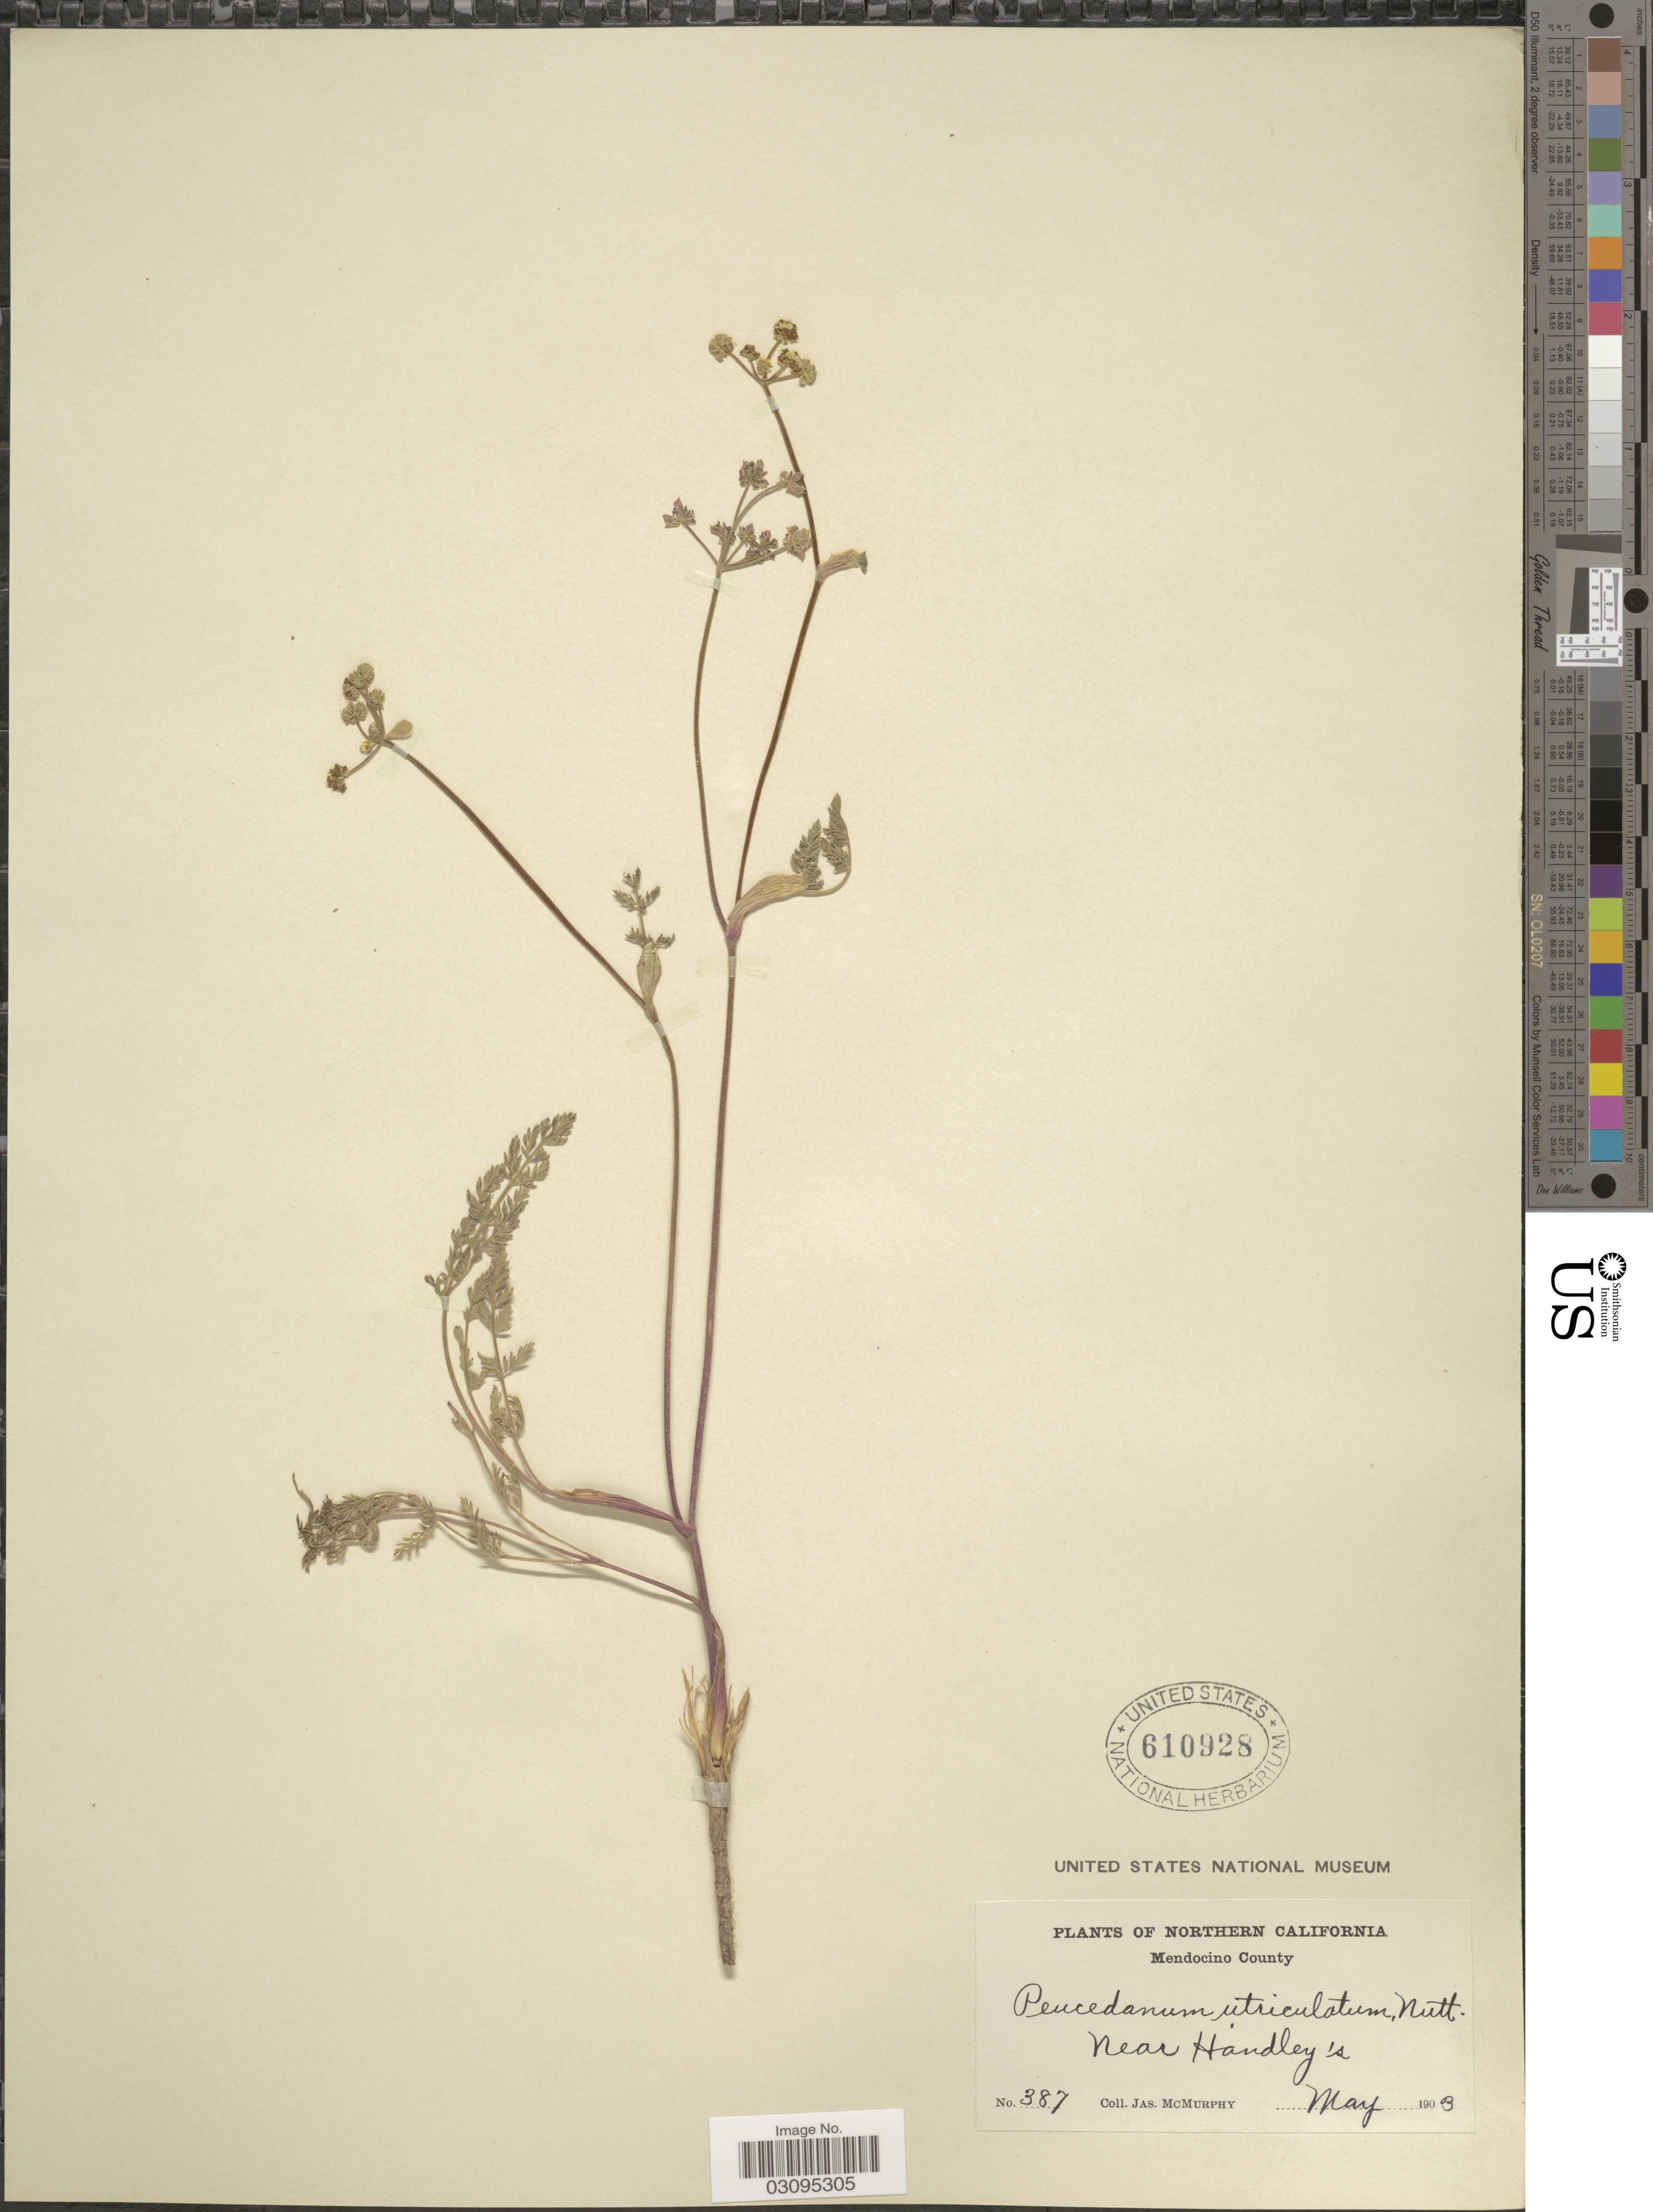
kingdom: Plantae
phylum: Tracheophyta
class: Magnoliopsida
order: Apiales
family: Apiaceae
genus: Lomatium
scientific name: Lomatium utriculatum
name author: (Nutt. ex Torr. & A. Gray) J.M. Coult. & Rose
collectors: J. McMurphy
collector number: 387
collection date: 1903-05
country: United States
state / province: California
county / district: Mendocino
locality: Northern California, Mendocino County, Near Handley's.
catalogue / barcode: US 610928